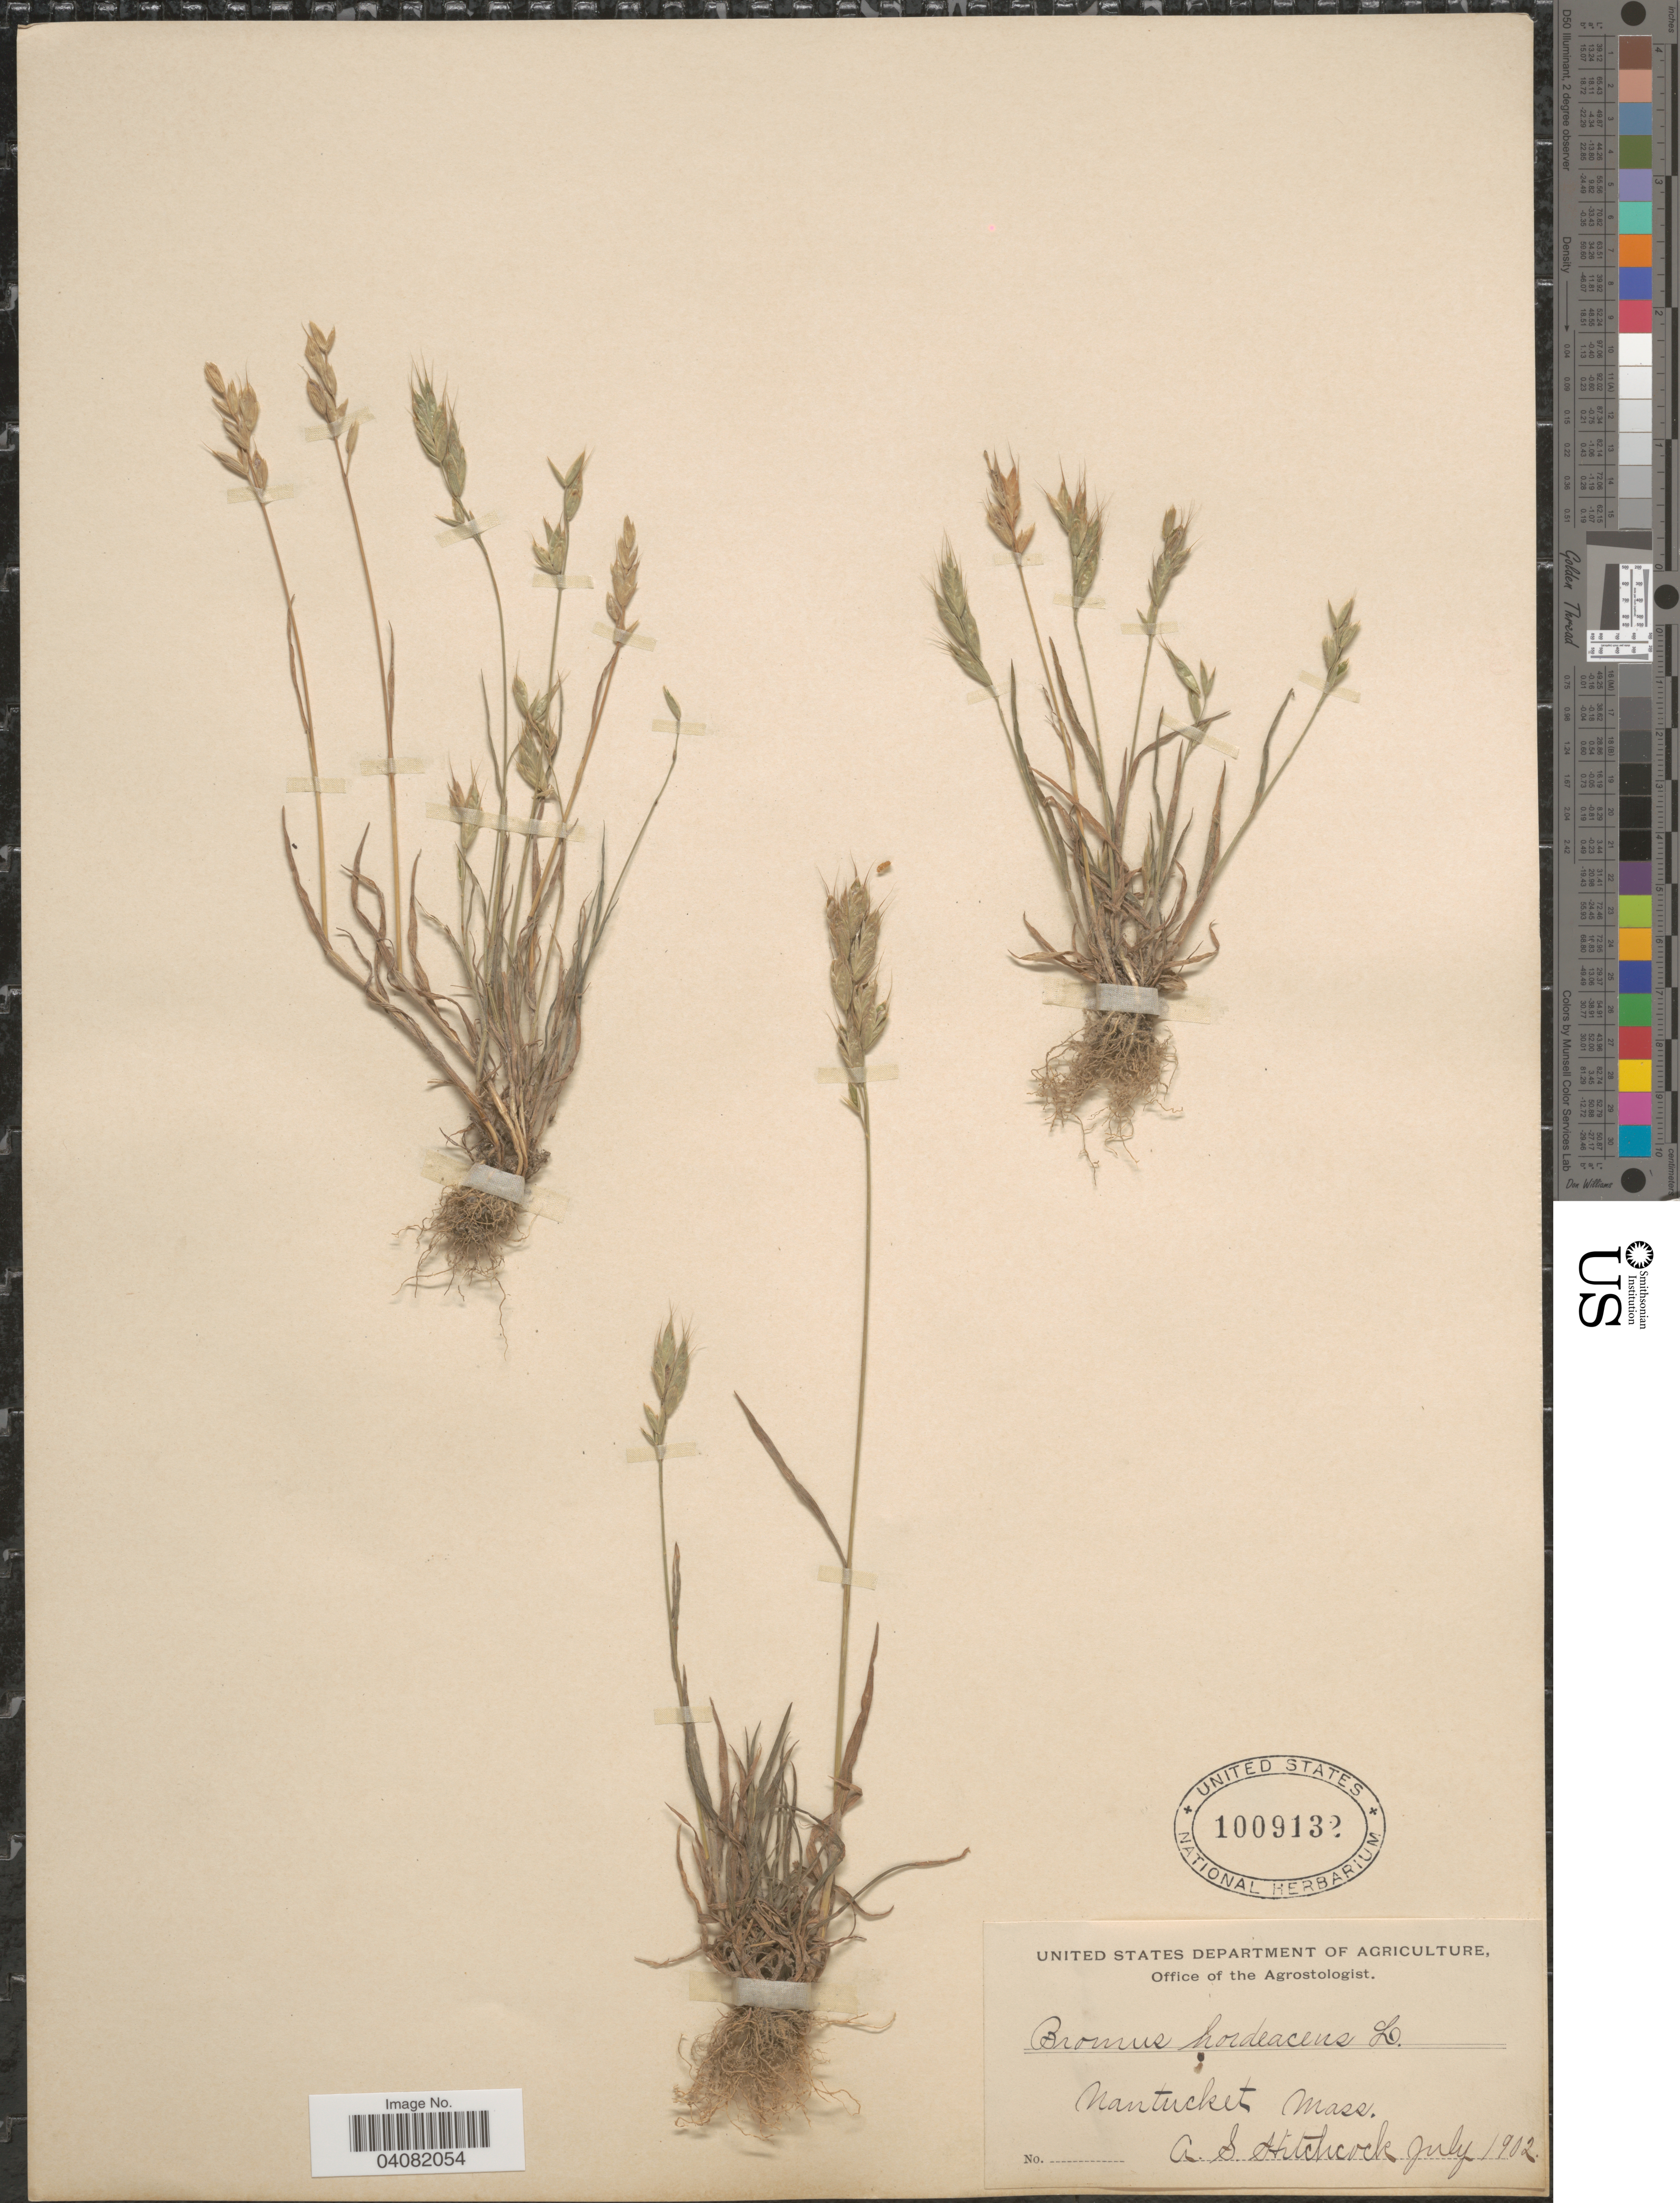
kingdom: Plantae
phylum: Tracheophyta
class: Liliopsida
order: Poales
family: Poaceae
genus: Bromus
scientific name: Bromus hordeaceus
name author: L.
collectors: A. S. Hitchcock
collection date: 1902-07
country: United States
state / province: Massachusetts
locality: Nantucket.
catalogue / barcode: US 1009132